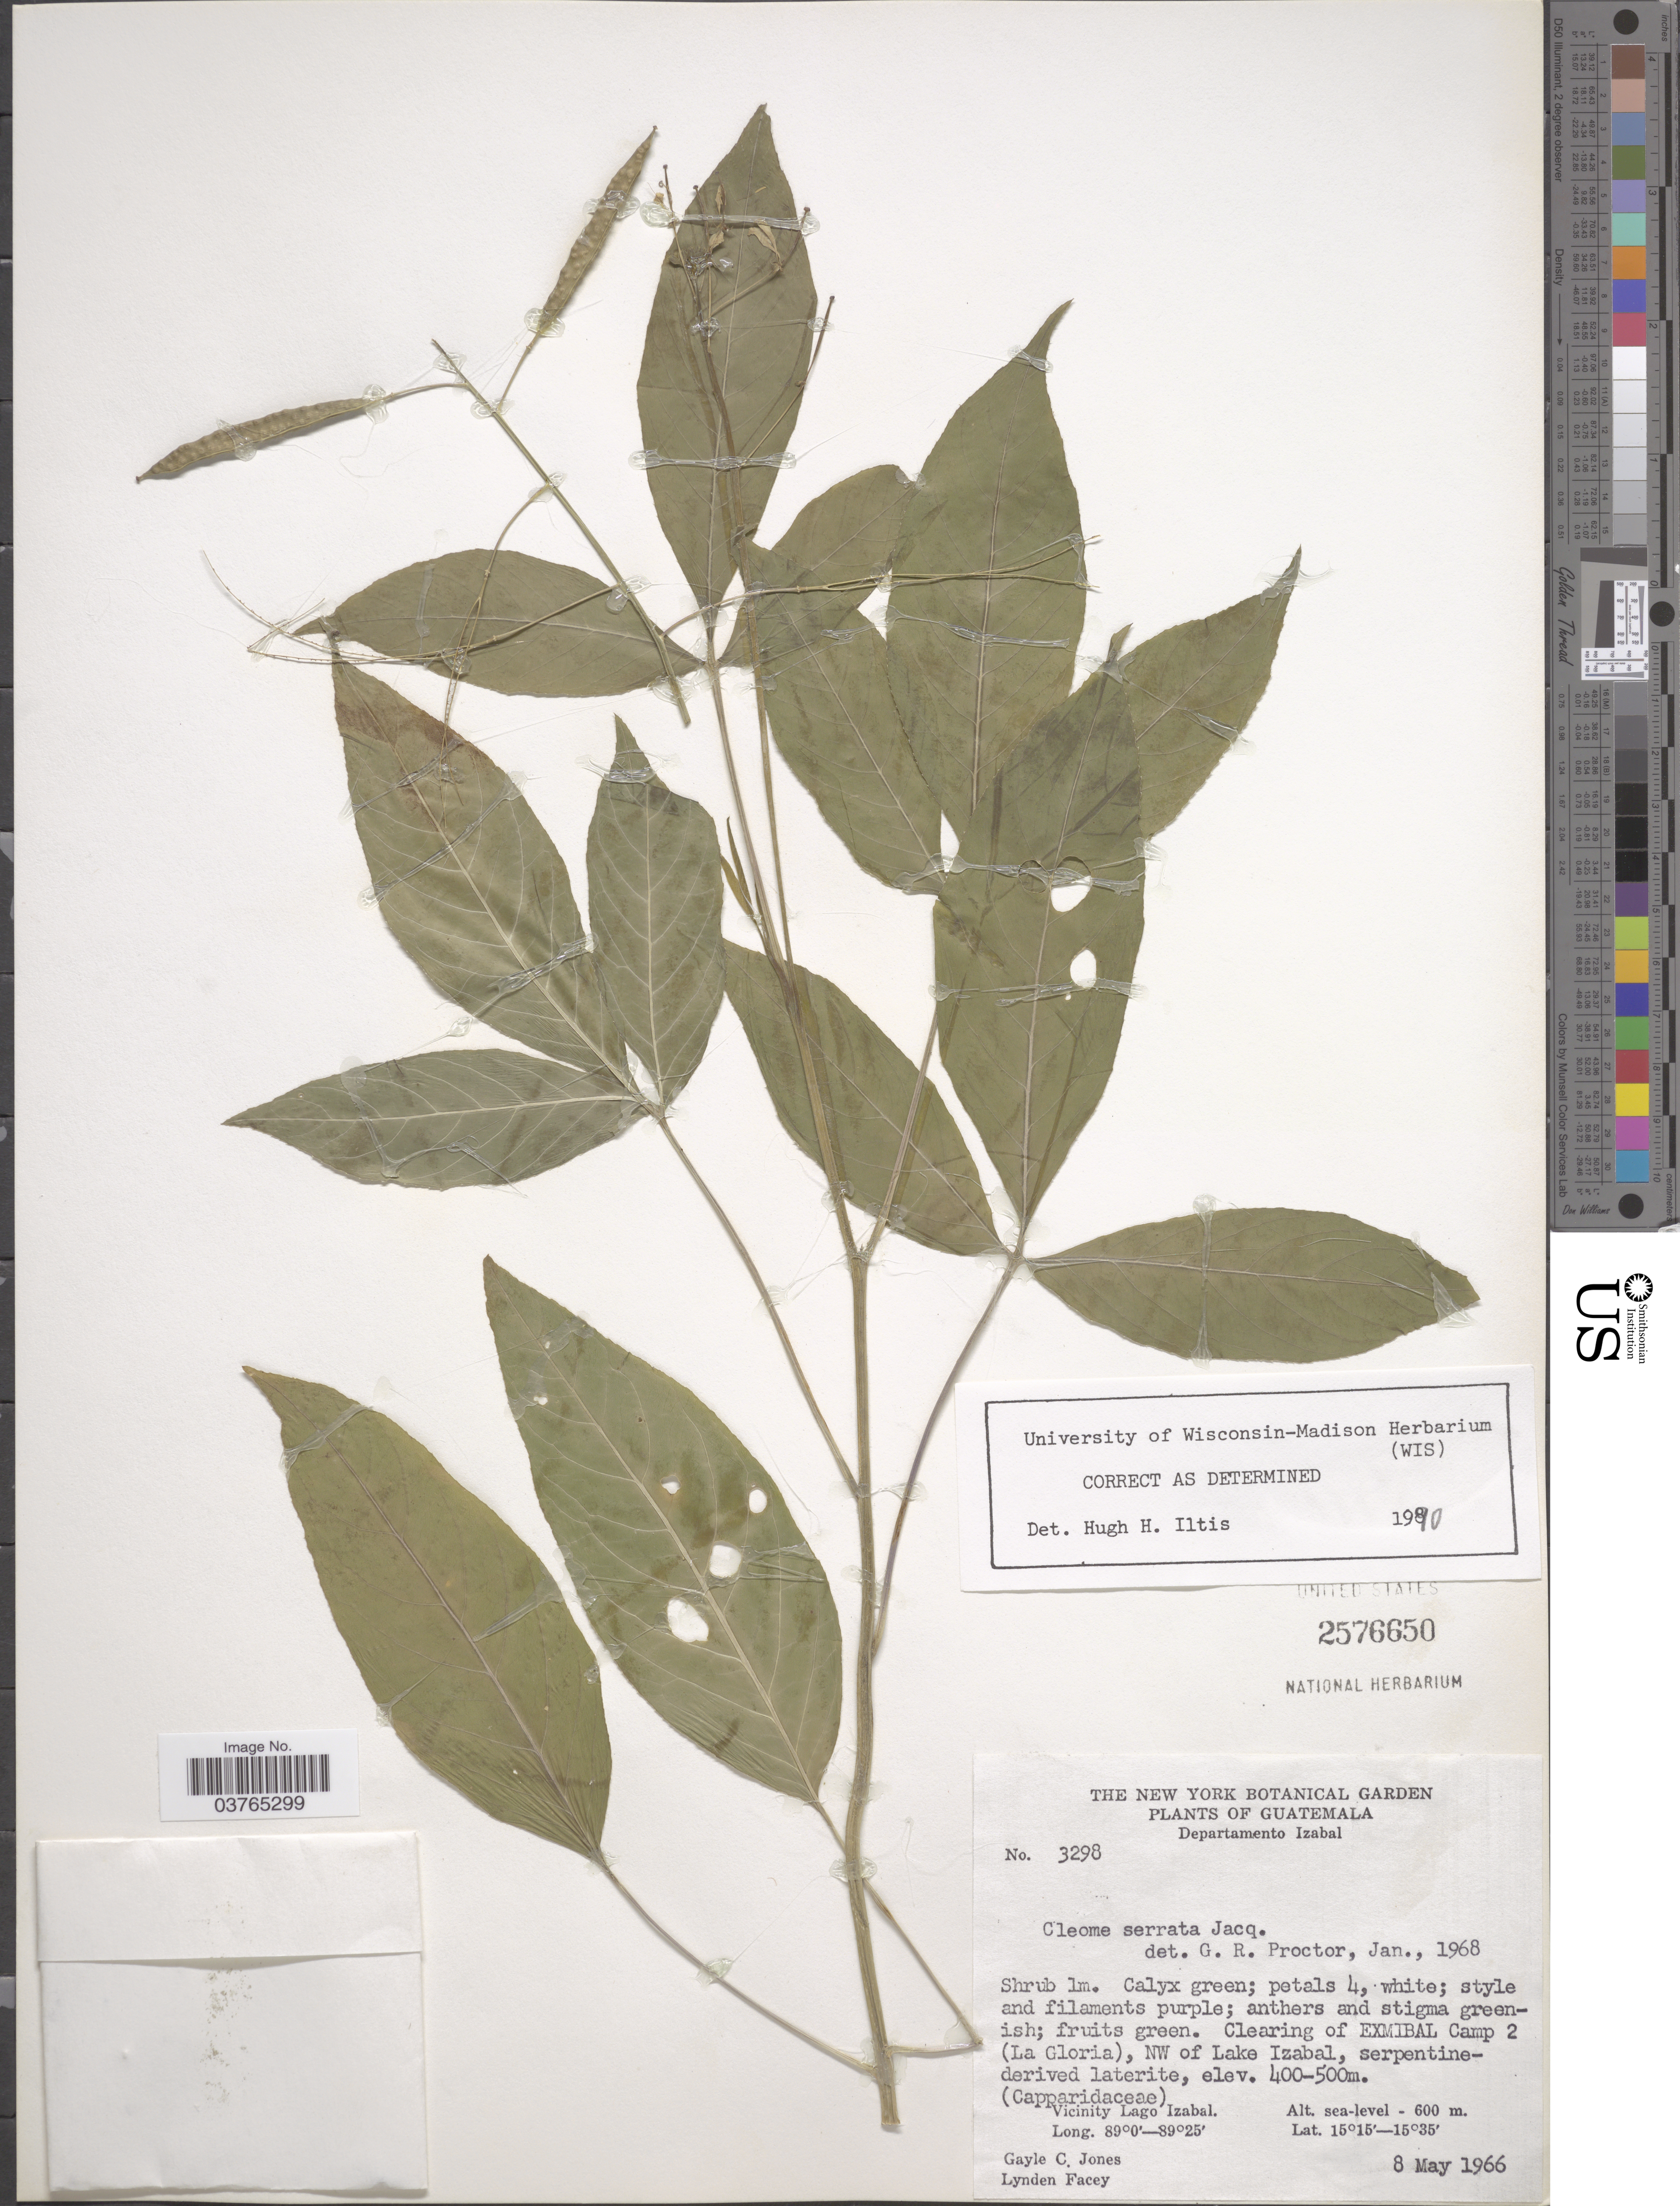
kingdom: Plantae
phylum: Tracheophyta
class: Magnoliopsida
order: Brassicales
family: Cleomaceae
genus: Cleoserrata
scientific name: Cleoserrata serrata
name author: (Jacq.) Iltis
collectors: G. C. Jones & L. Facey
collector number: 3298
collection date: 1966-05-08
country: Guatemala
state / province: Izabal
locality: Departamento Izabal. Clearing of Exmibal Camp 2 (La Gloria), NW of Lake Izabal. Vicinity Lago Izabal.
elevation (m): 600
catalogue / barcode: US 2576650